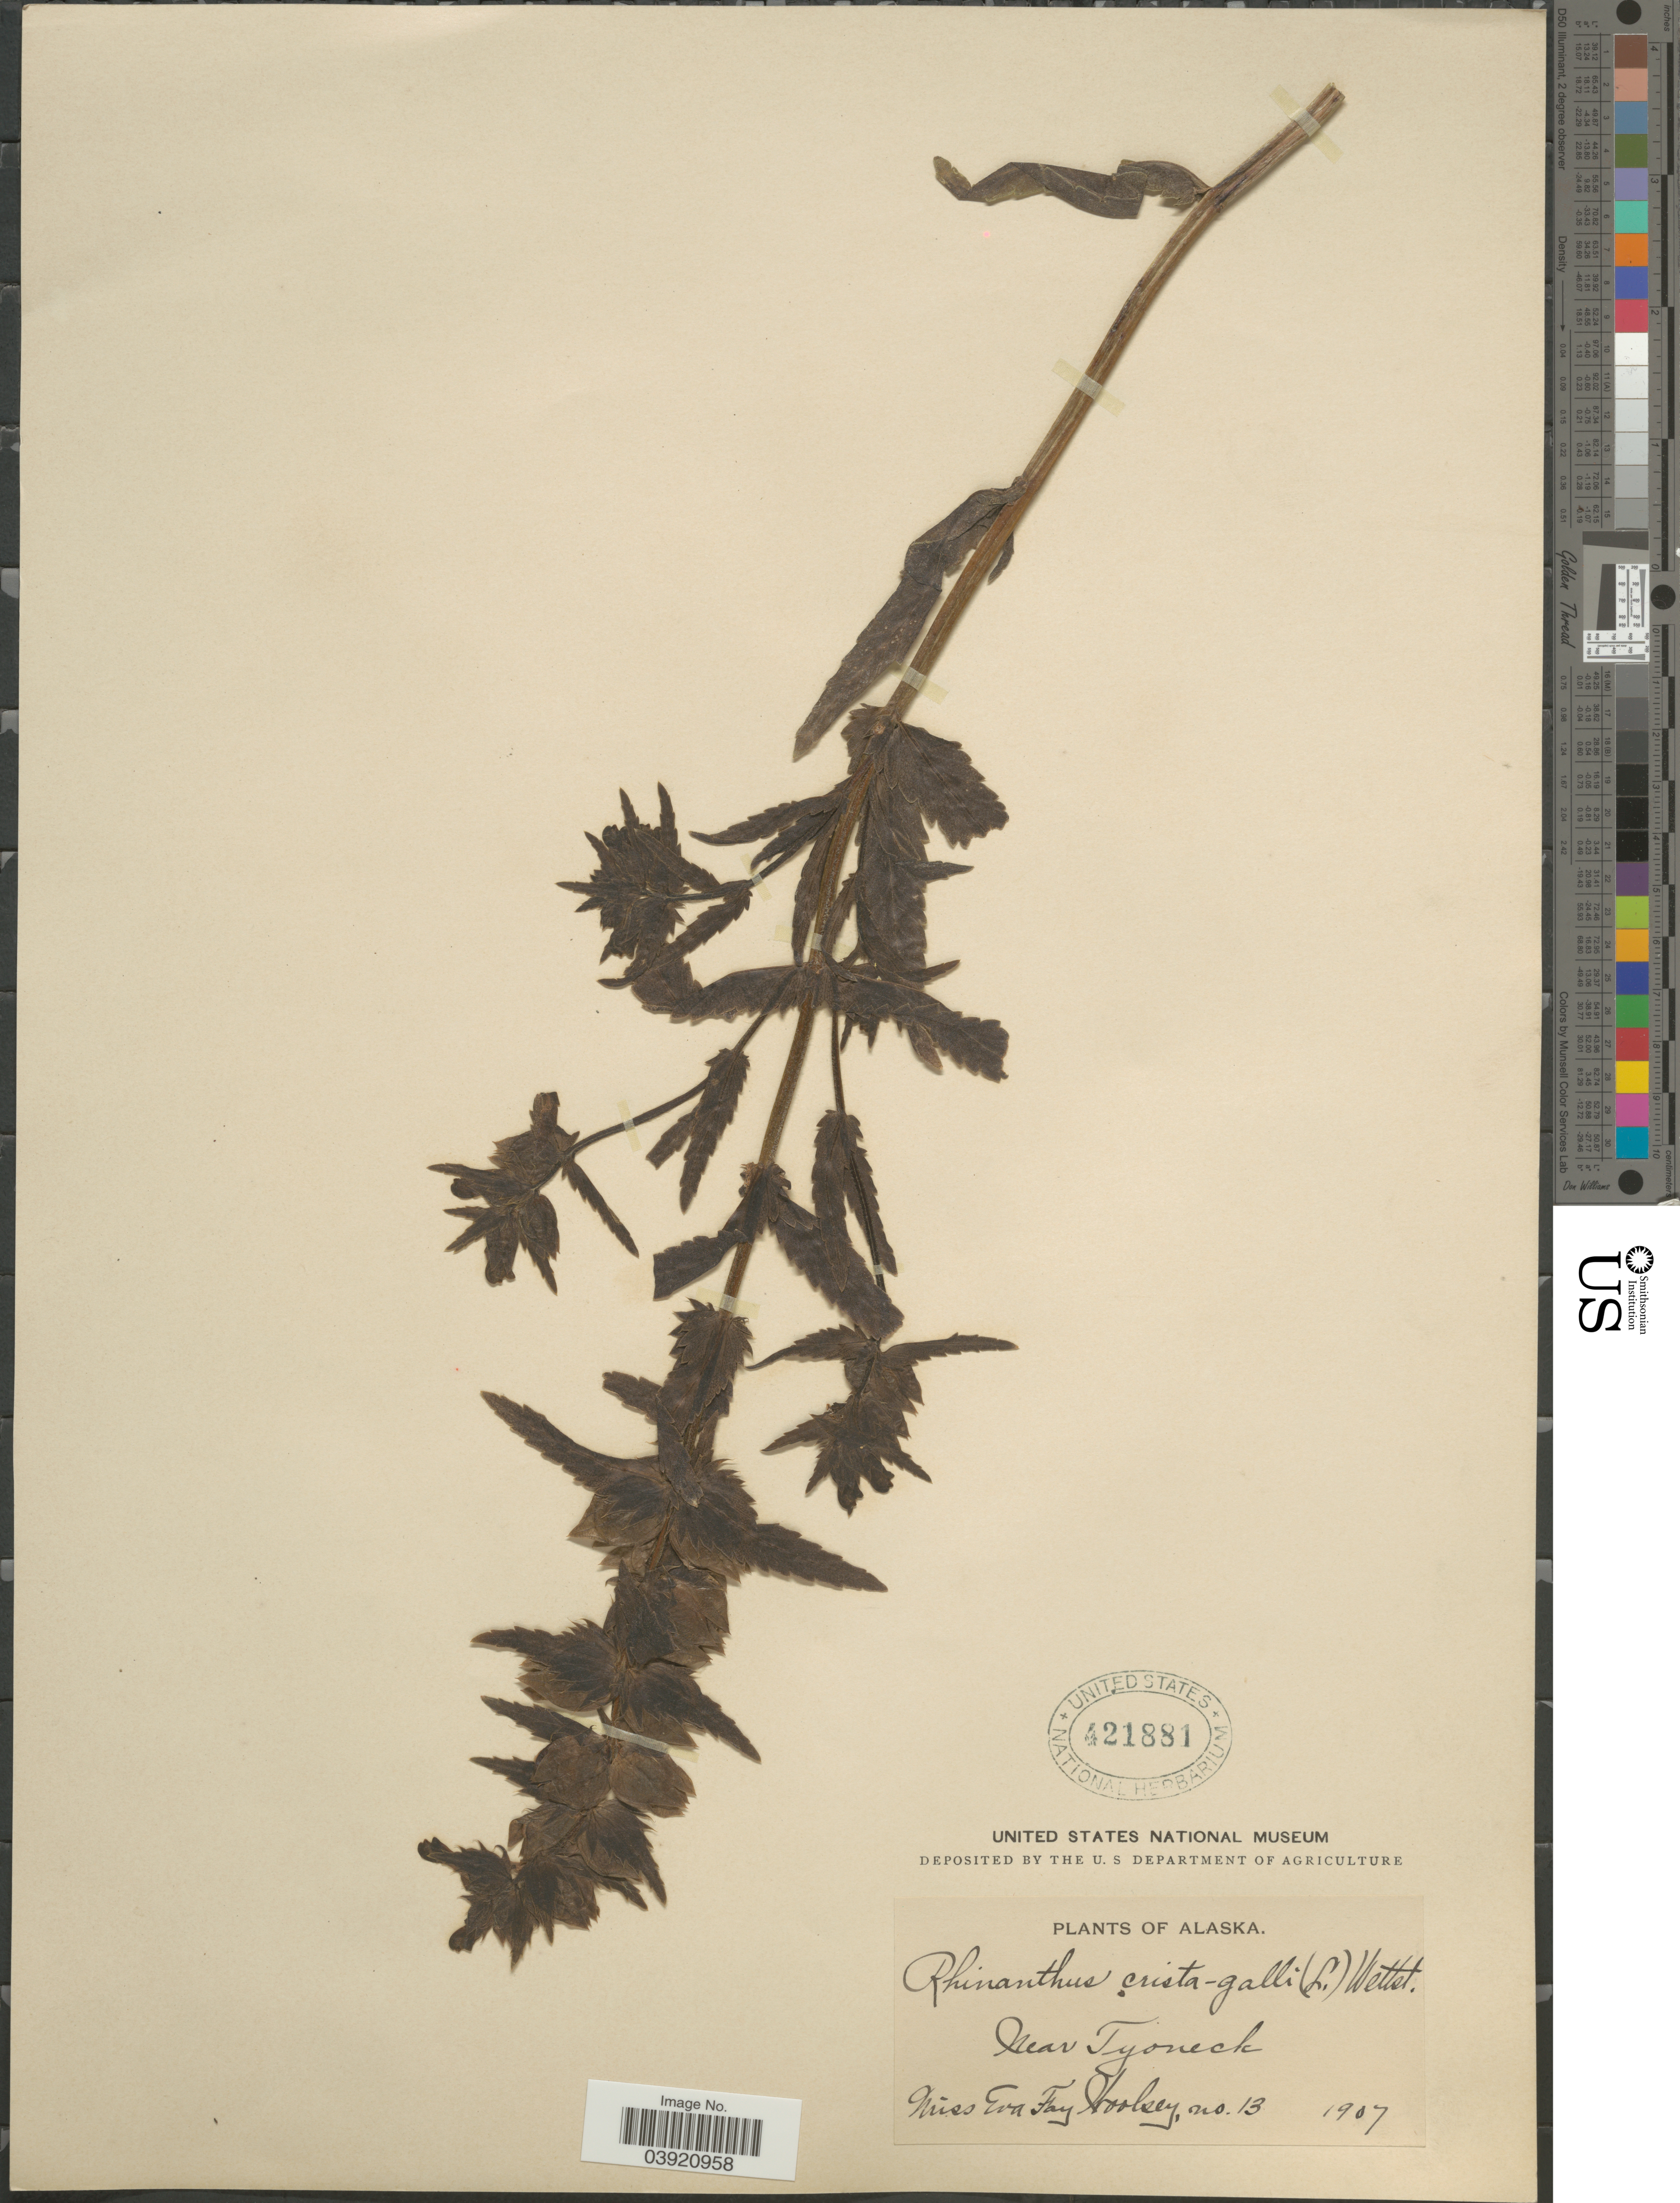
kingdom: Plantae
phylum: Tracheophyta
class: Magnoliopsida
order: Lamiales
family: Orobanchaceae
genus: Rhinanthus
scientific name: Rhinanthus major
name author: L.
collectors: E. Woosley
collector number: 13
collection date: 1907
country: United States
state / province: Alaska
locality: Near Tyoneck.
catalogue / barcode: US 421881